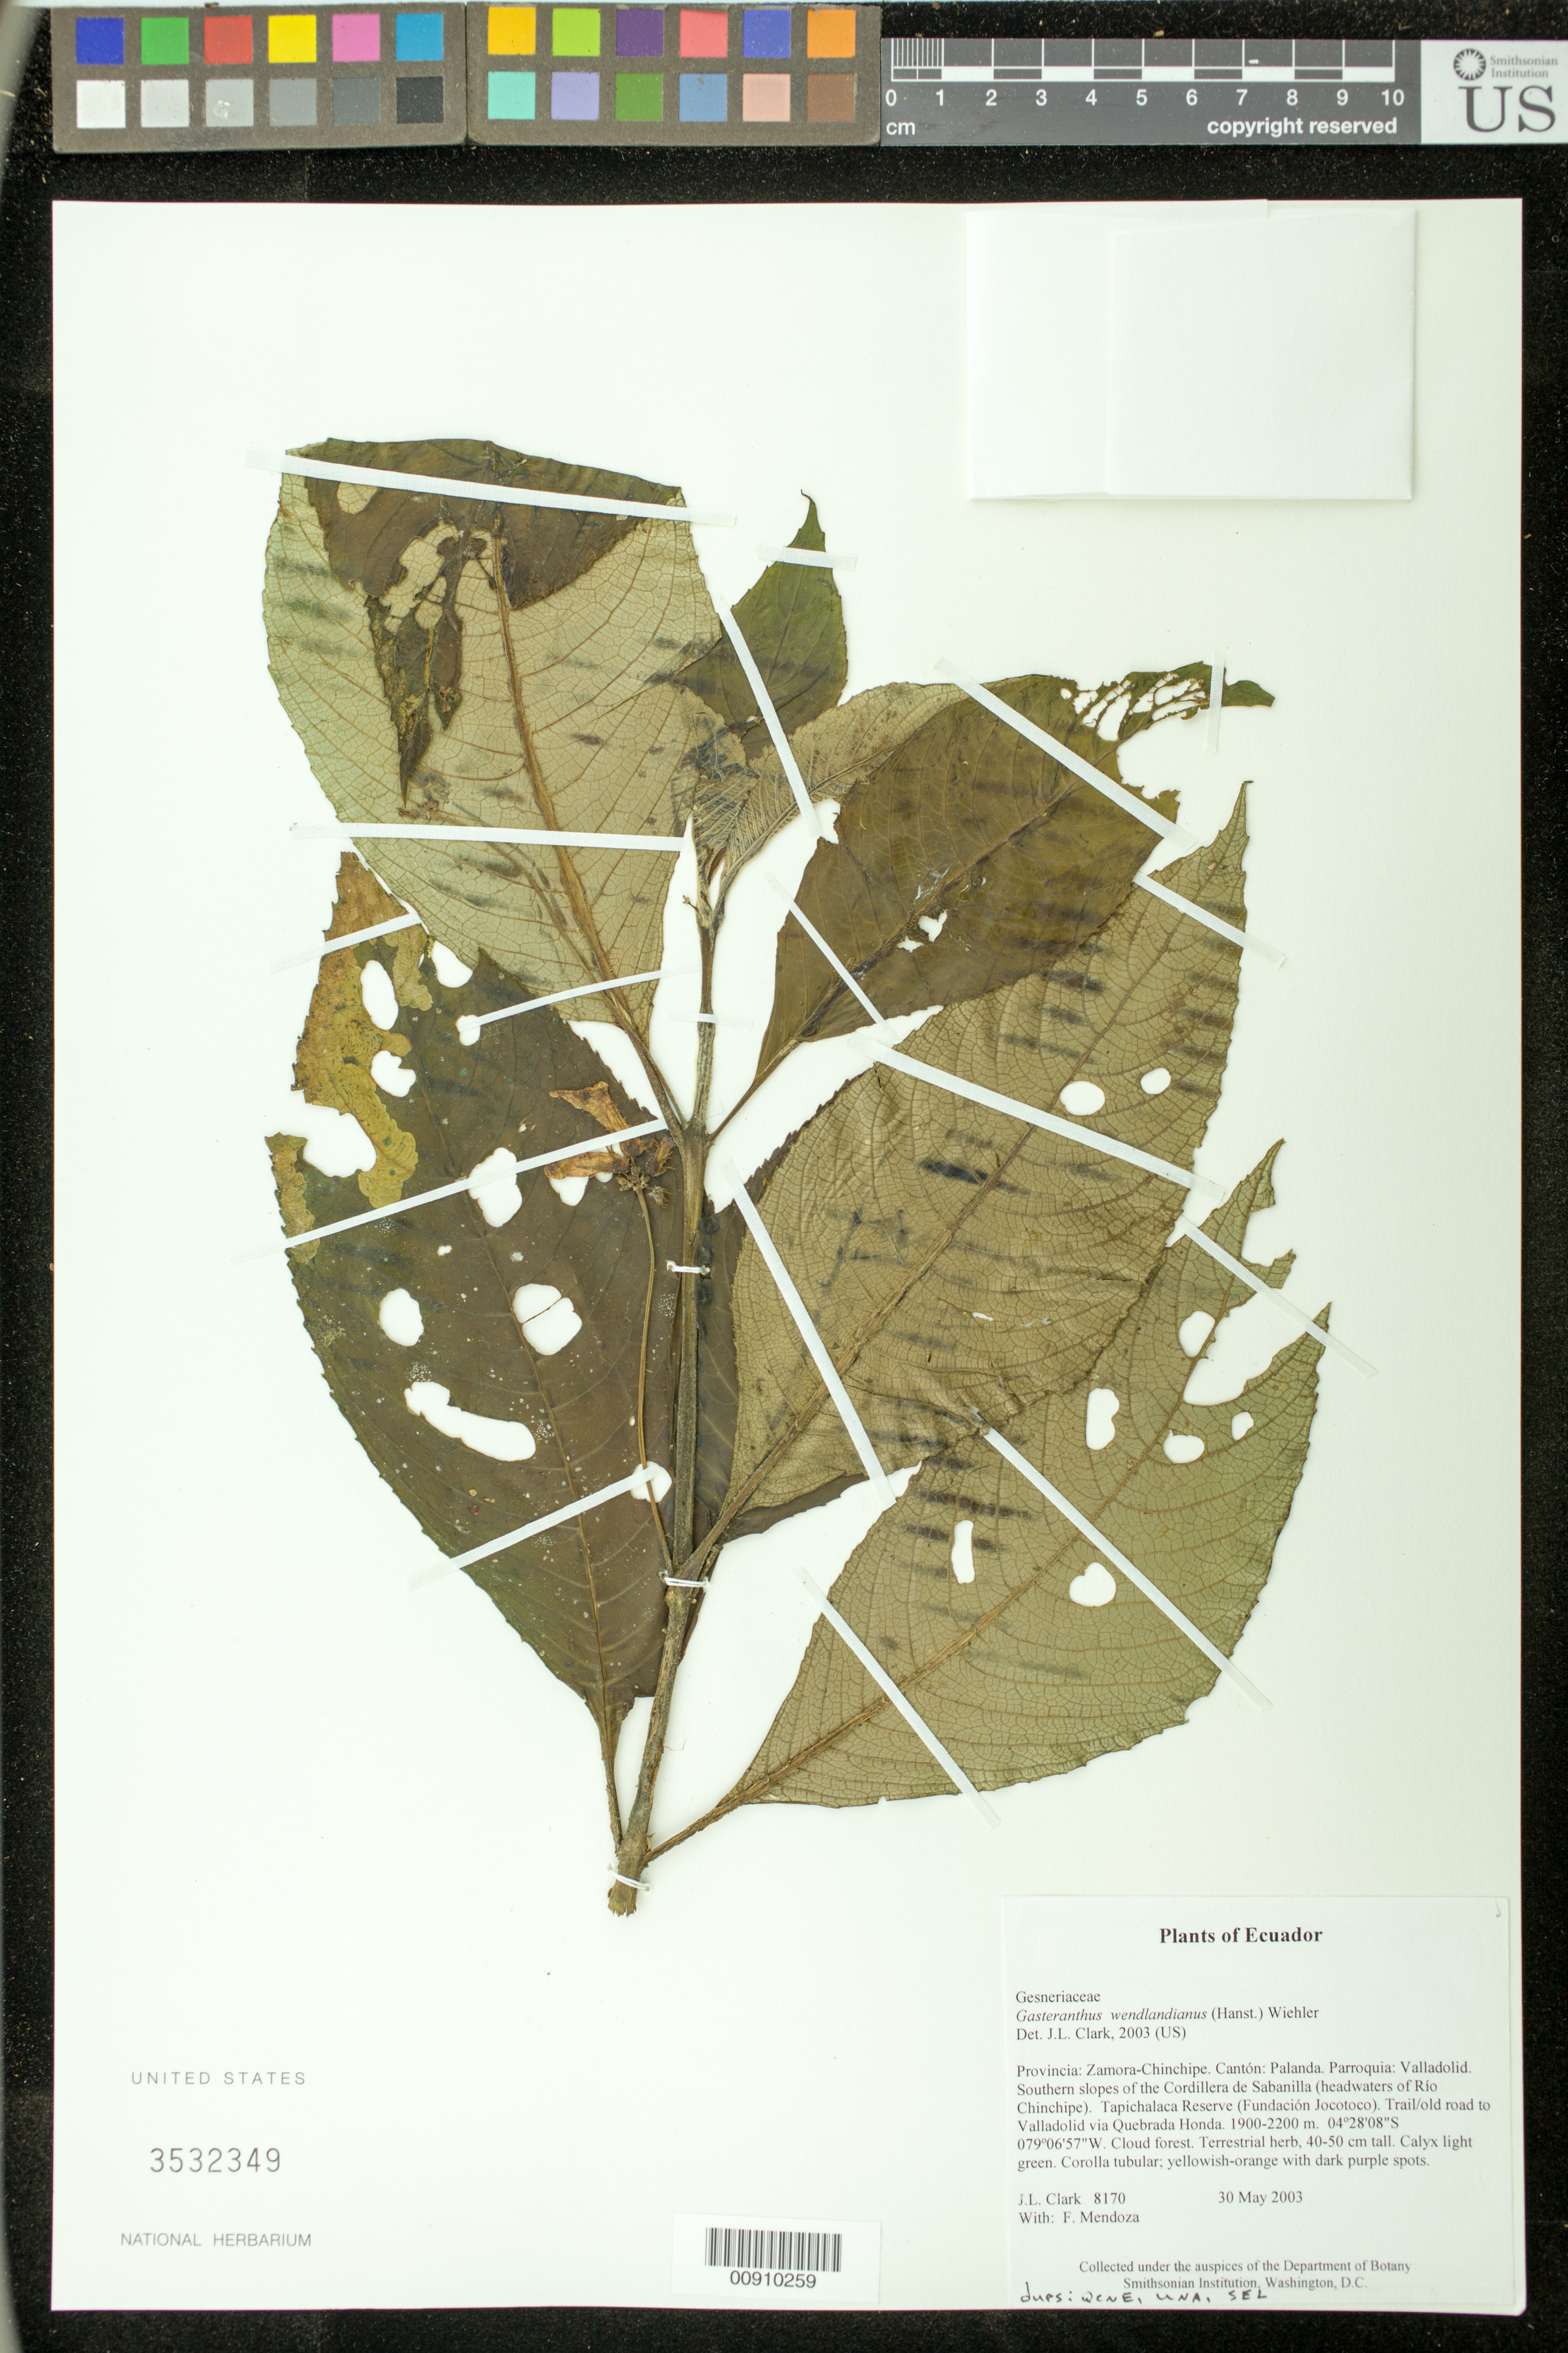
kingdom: Plantae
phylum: Tracheophyta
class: Magnoliopsida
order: Lamiales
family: Gesneriaceae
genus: Gasteranthus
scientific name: Gasteranthus wendlandianus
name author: (Hanst.) Wiehler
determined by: Clark, J. L., (SEL), The Marie Selby Botanical Garden (UNITED STATES)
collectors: J. L. Clark & F. Mendoza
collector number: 8170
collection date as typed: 30 May 2003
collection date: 2003-05-30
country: Ecuador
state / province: Zamora-Chinchipe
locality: Palanda. Parroquia: Valladolid. Southern slopes of the Cordillera de Sabanilla (headwaters of Río Chinchipe). Tapichalaca Reserve (Fundación Jocotoco). Trail/old road to Valladolid via Quebrada Honda.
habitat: Cloud forest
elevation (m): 1900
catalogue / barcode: US 3532349